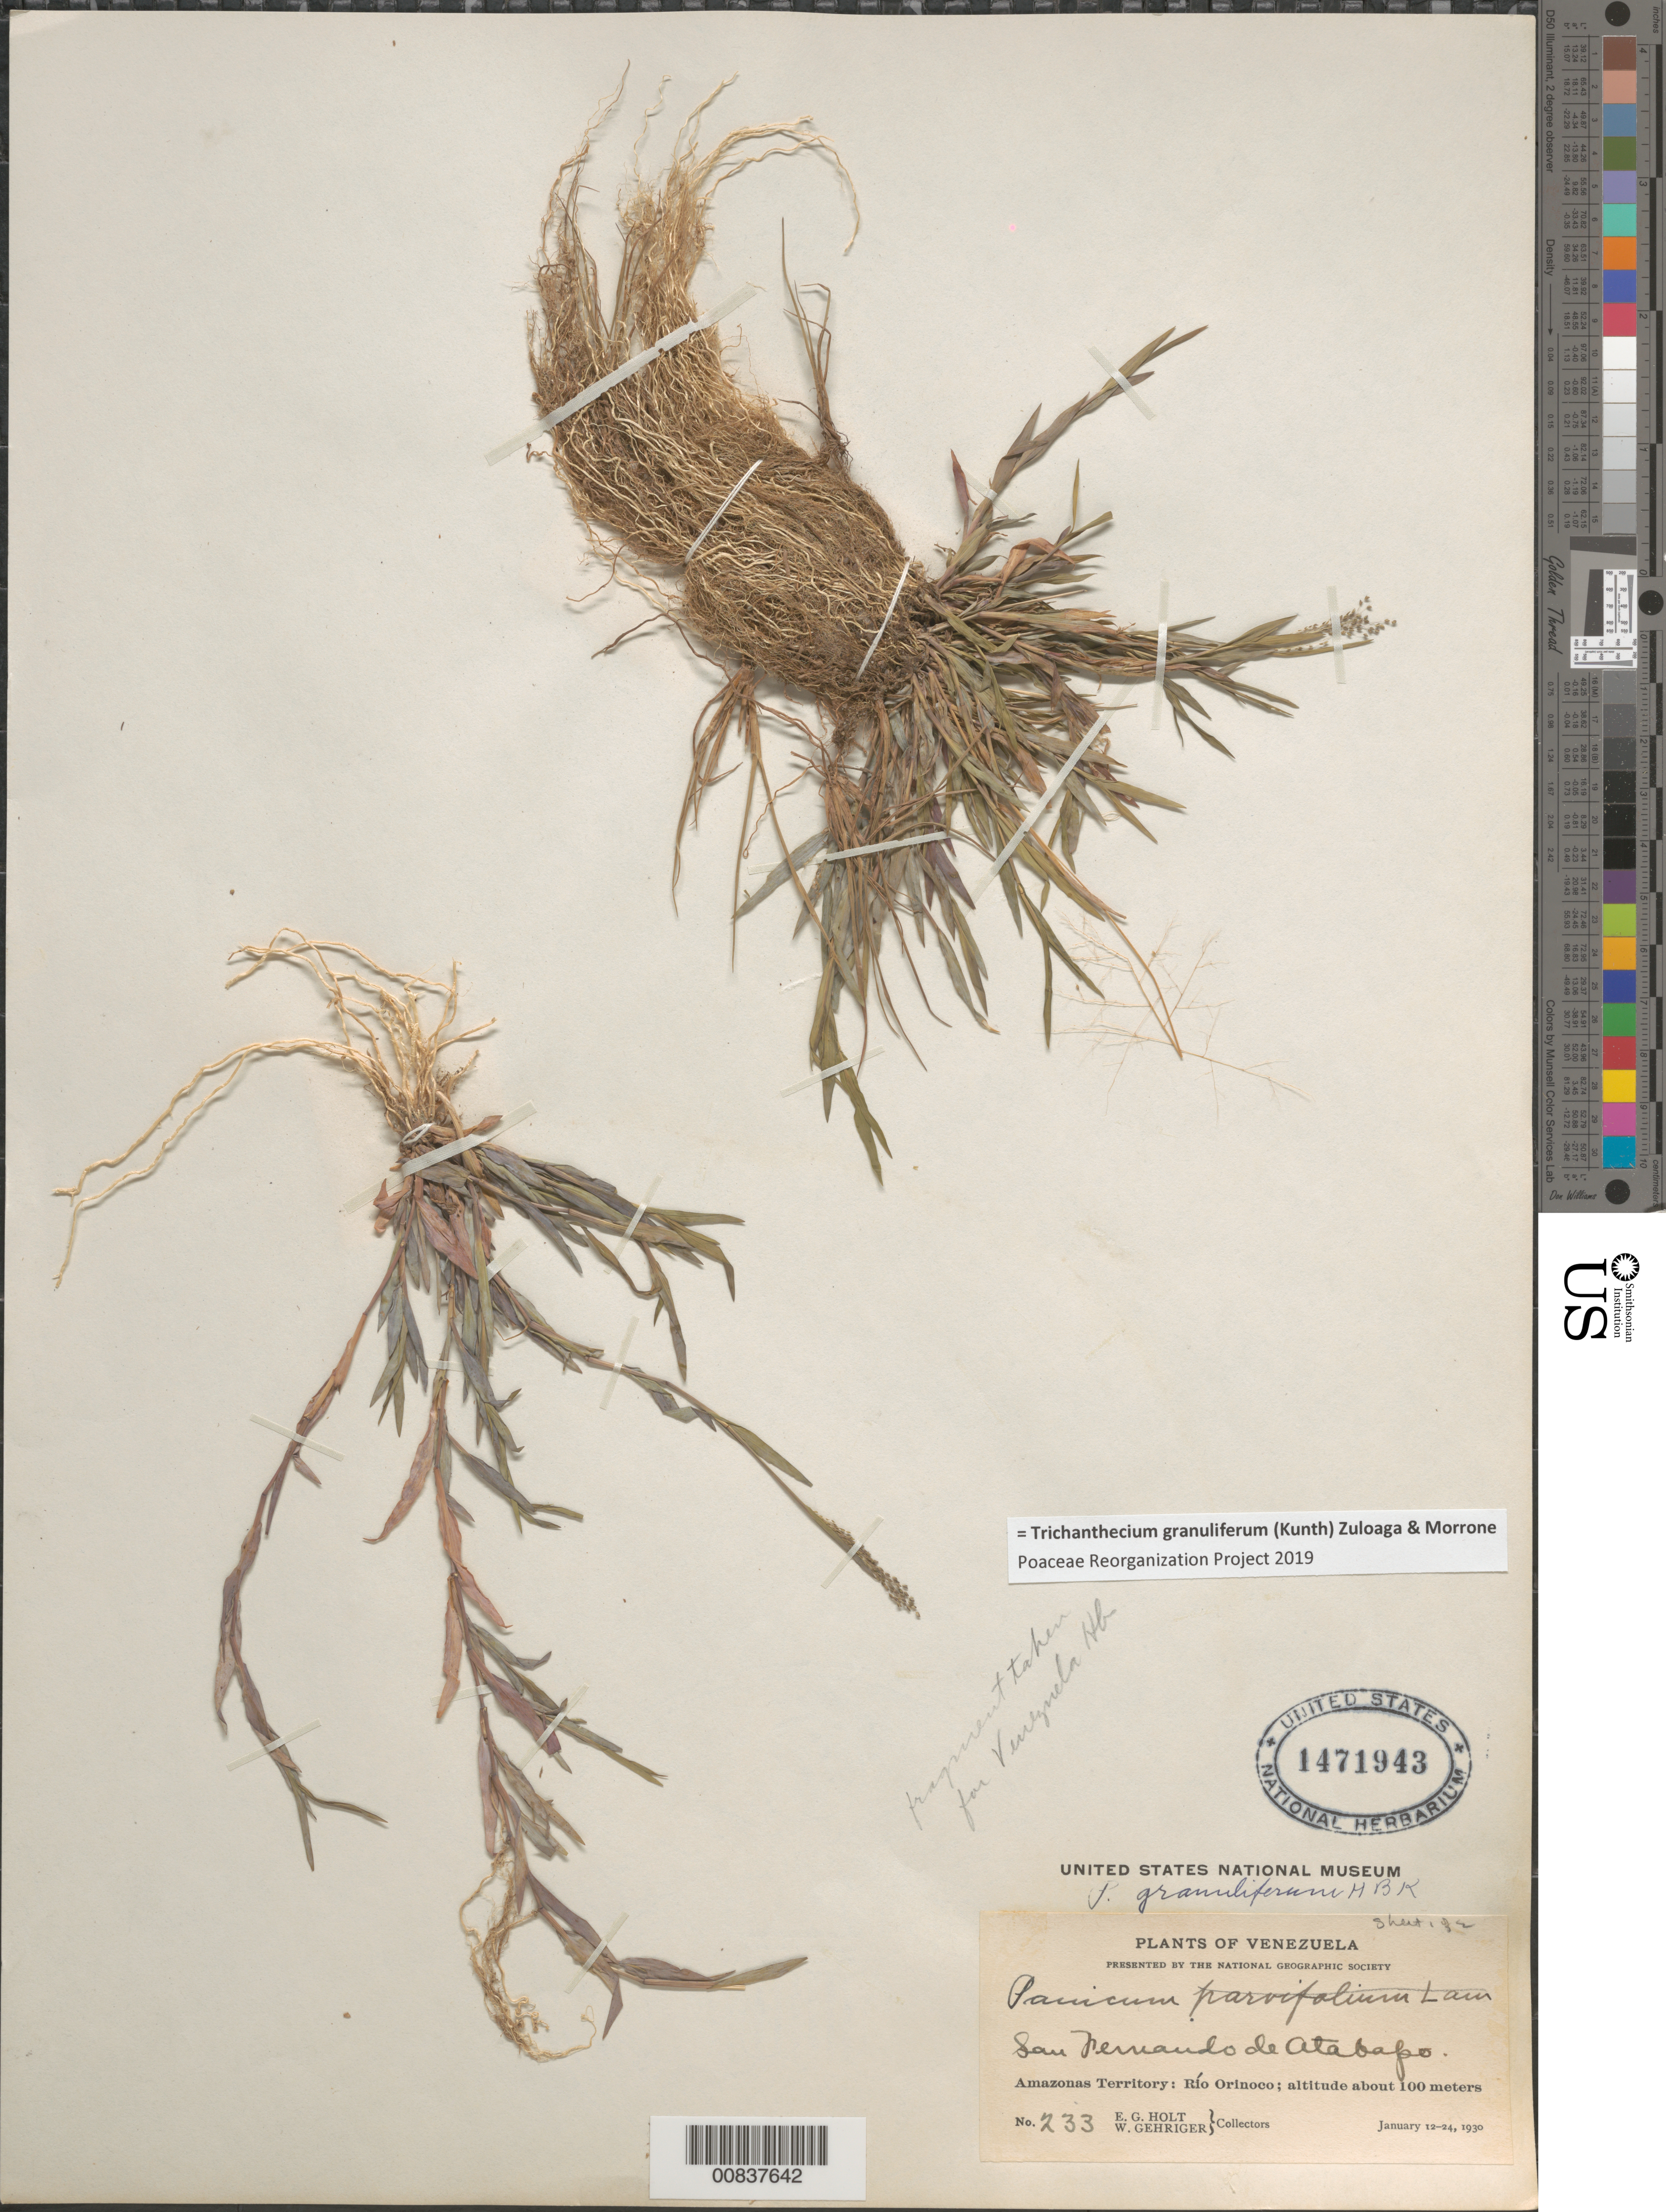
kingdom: Plantae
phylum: Tracheophyta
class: Liliopsida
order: Poales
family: Poaceae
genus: Trichanthecium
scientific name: Trichanthecium granuliferum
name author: (Kunth) Zuloaga & Morrone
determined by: Poaceae Reorganization Project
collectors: E. Holt & W. Gehriger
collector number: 233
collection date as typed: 12-Jan-30 to 24-Jan-30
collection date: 1930-01-12/1930-01-24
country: Venezuela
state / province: Amazonas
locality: Río Orinoco, San Fernando de Atabapo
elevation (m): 100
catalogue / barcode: US 1471943